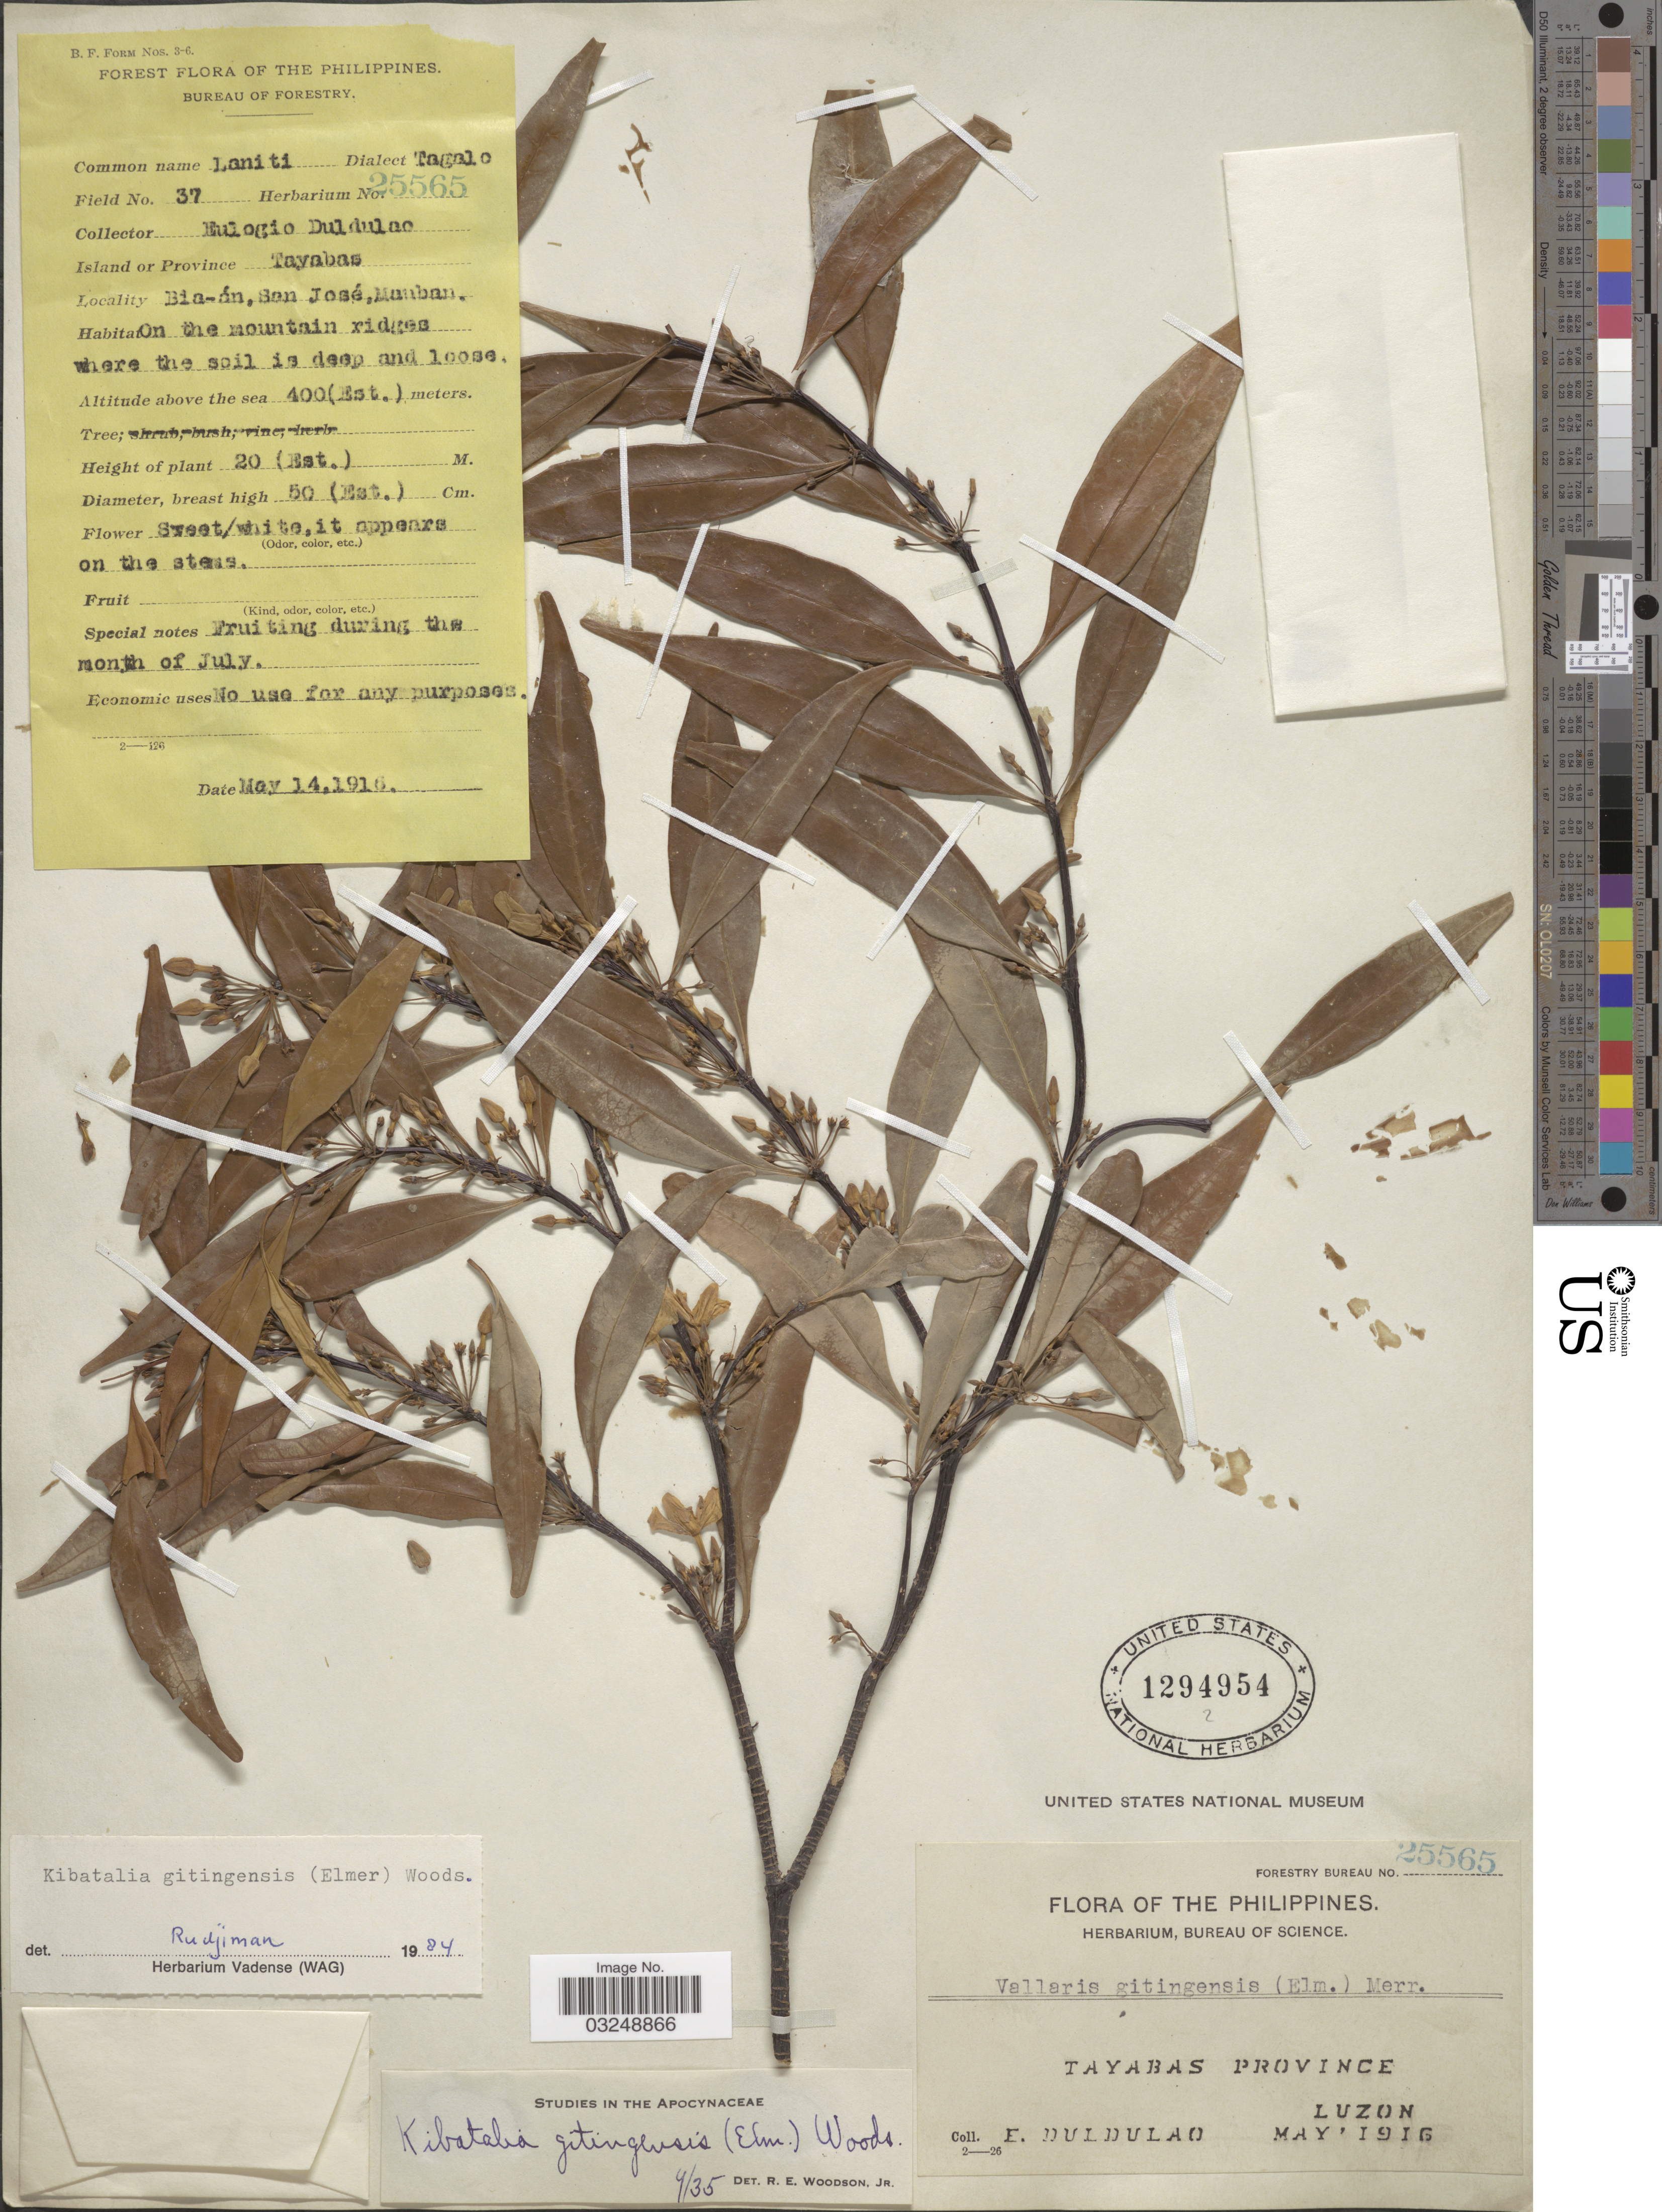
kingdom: Plantae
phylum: Tracheophyta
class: Magnoliopsida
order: Gentianales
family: Apocynaceae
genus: Kibatalia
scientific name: Kibatalia gitingensis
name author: (Elmer) Woodson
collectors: E. Duldulao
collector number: Forestry Bureau 25565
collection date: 1916-05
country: Philippines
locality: Island or Province Tayabas. Bia-án, San José, Manban. On the mountain ridges.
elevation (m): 400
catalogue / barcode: US 1294954